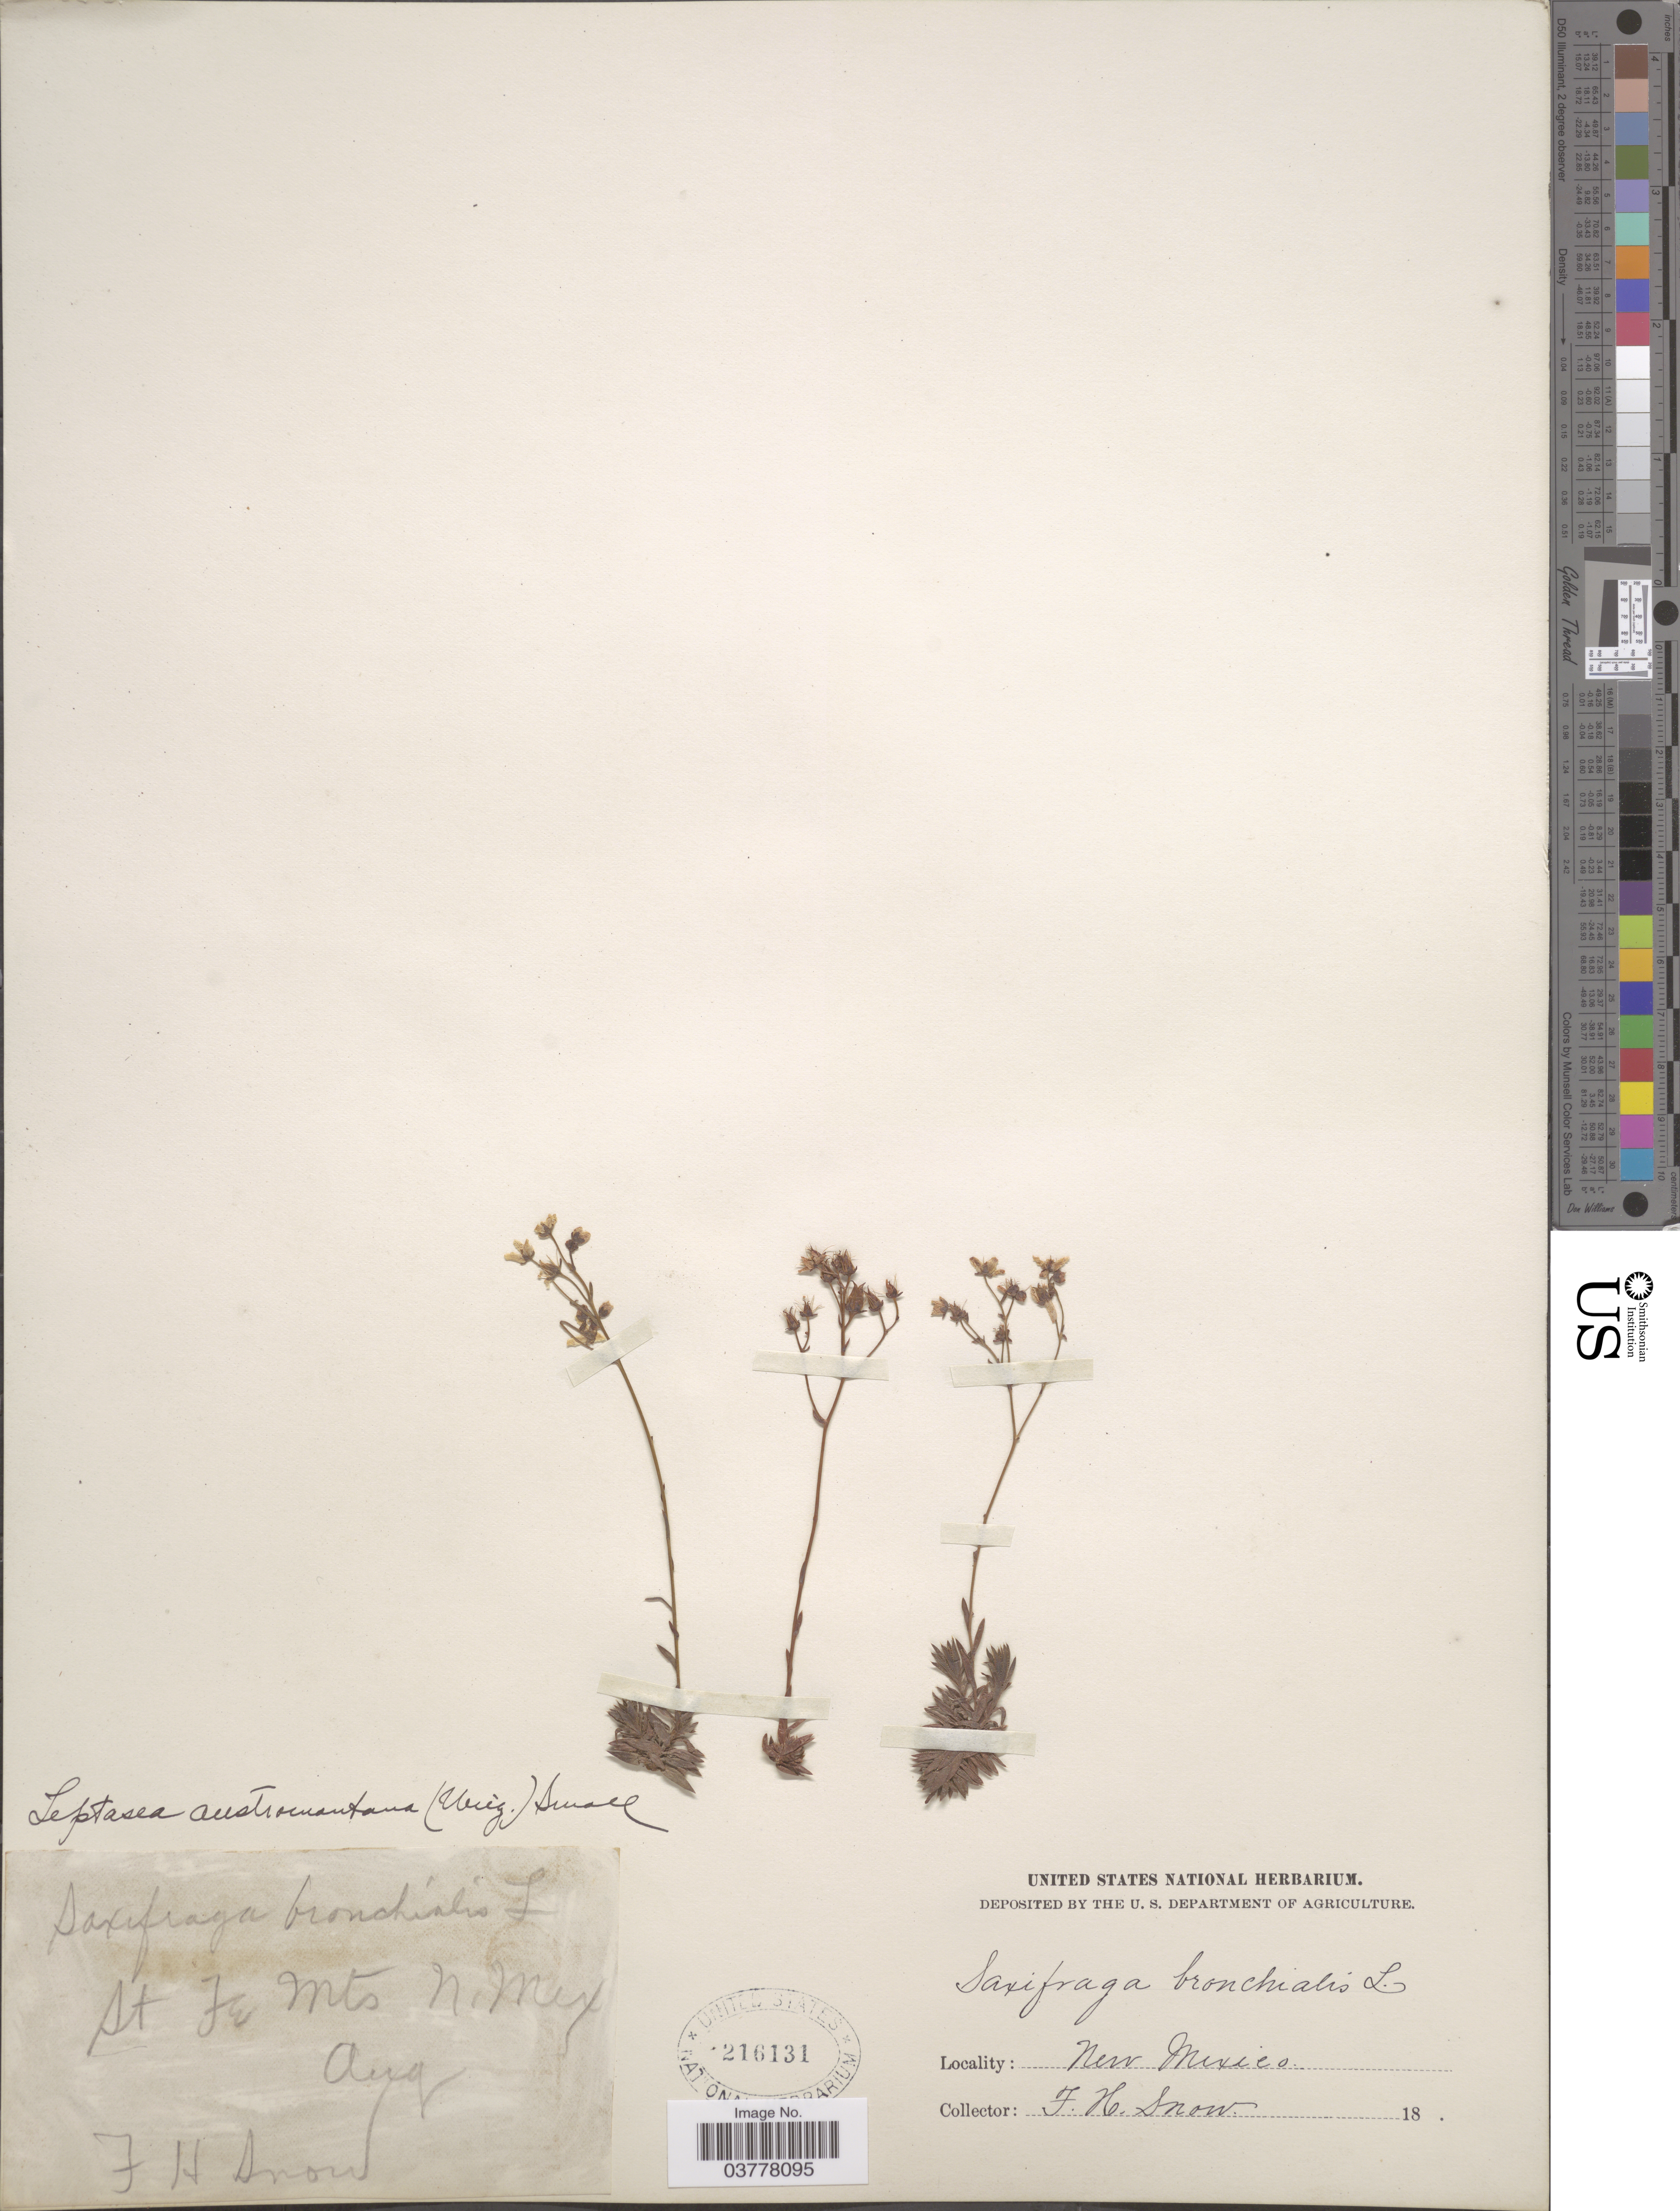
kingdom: Plantae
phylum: Tracheophyta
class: Magnoliopsida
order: Saxifragales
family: Saxifragaceae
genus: Saxifraga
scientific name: Saxifraga bronchialis subsp. austromontana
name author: (Wiegand) Piper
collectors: F. H. Snow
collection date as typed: Aug 18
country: United States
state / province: New Mexico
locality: St Fe Mts.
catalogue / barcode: US 216131